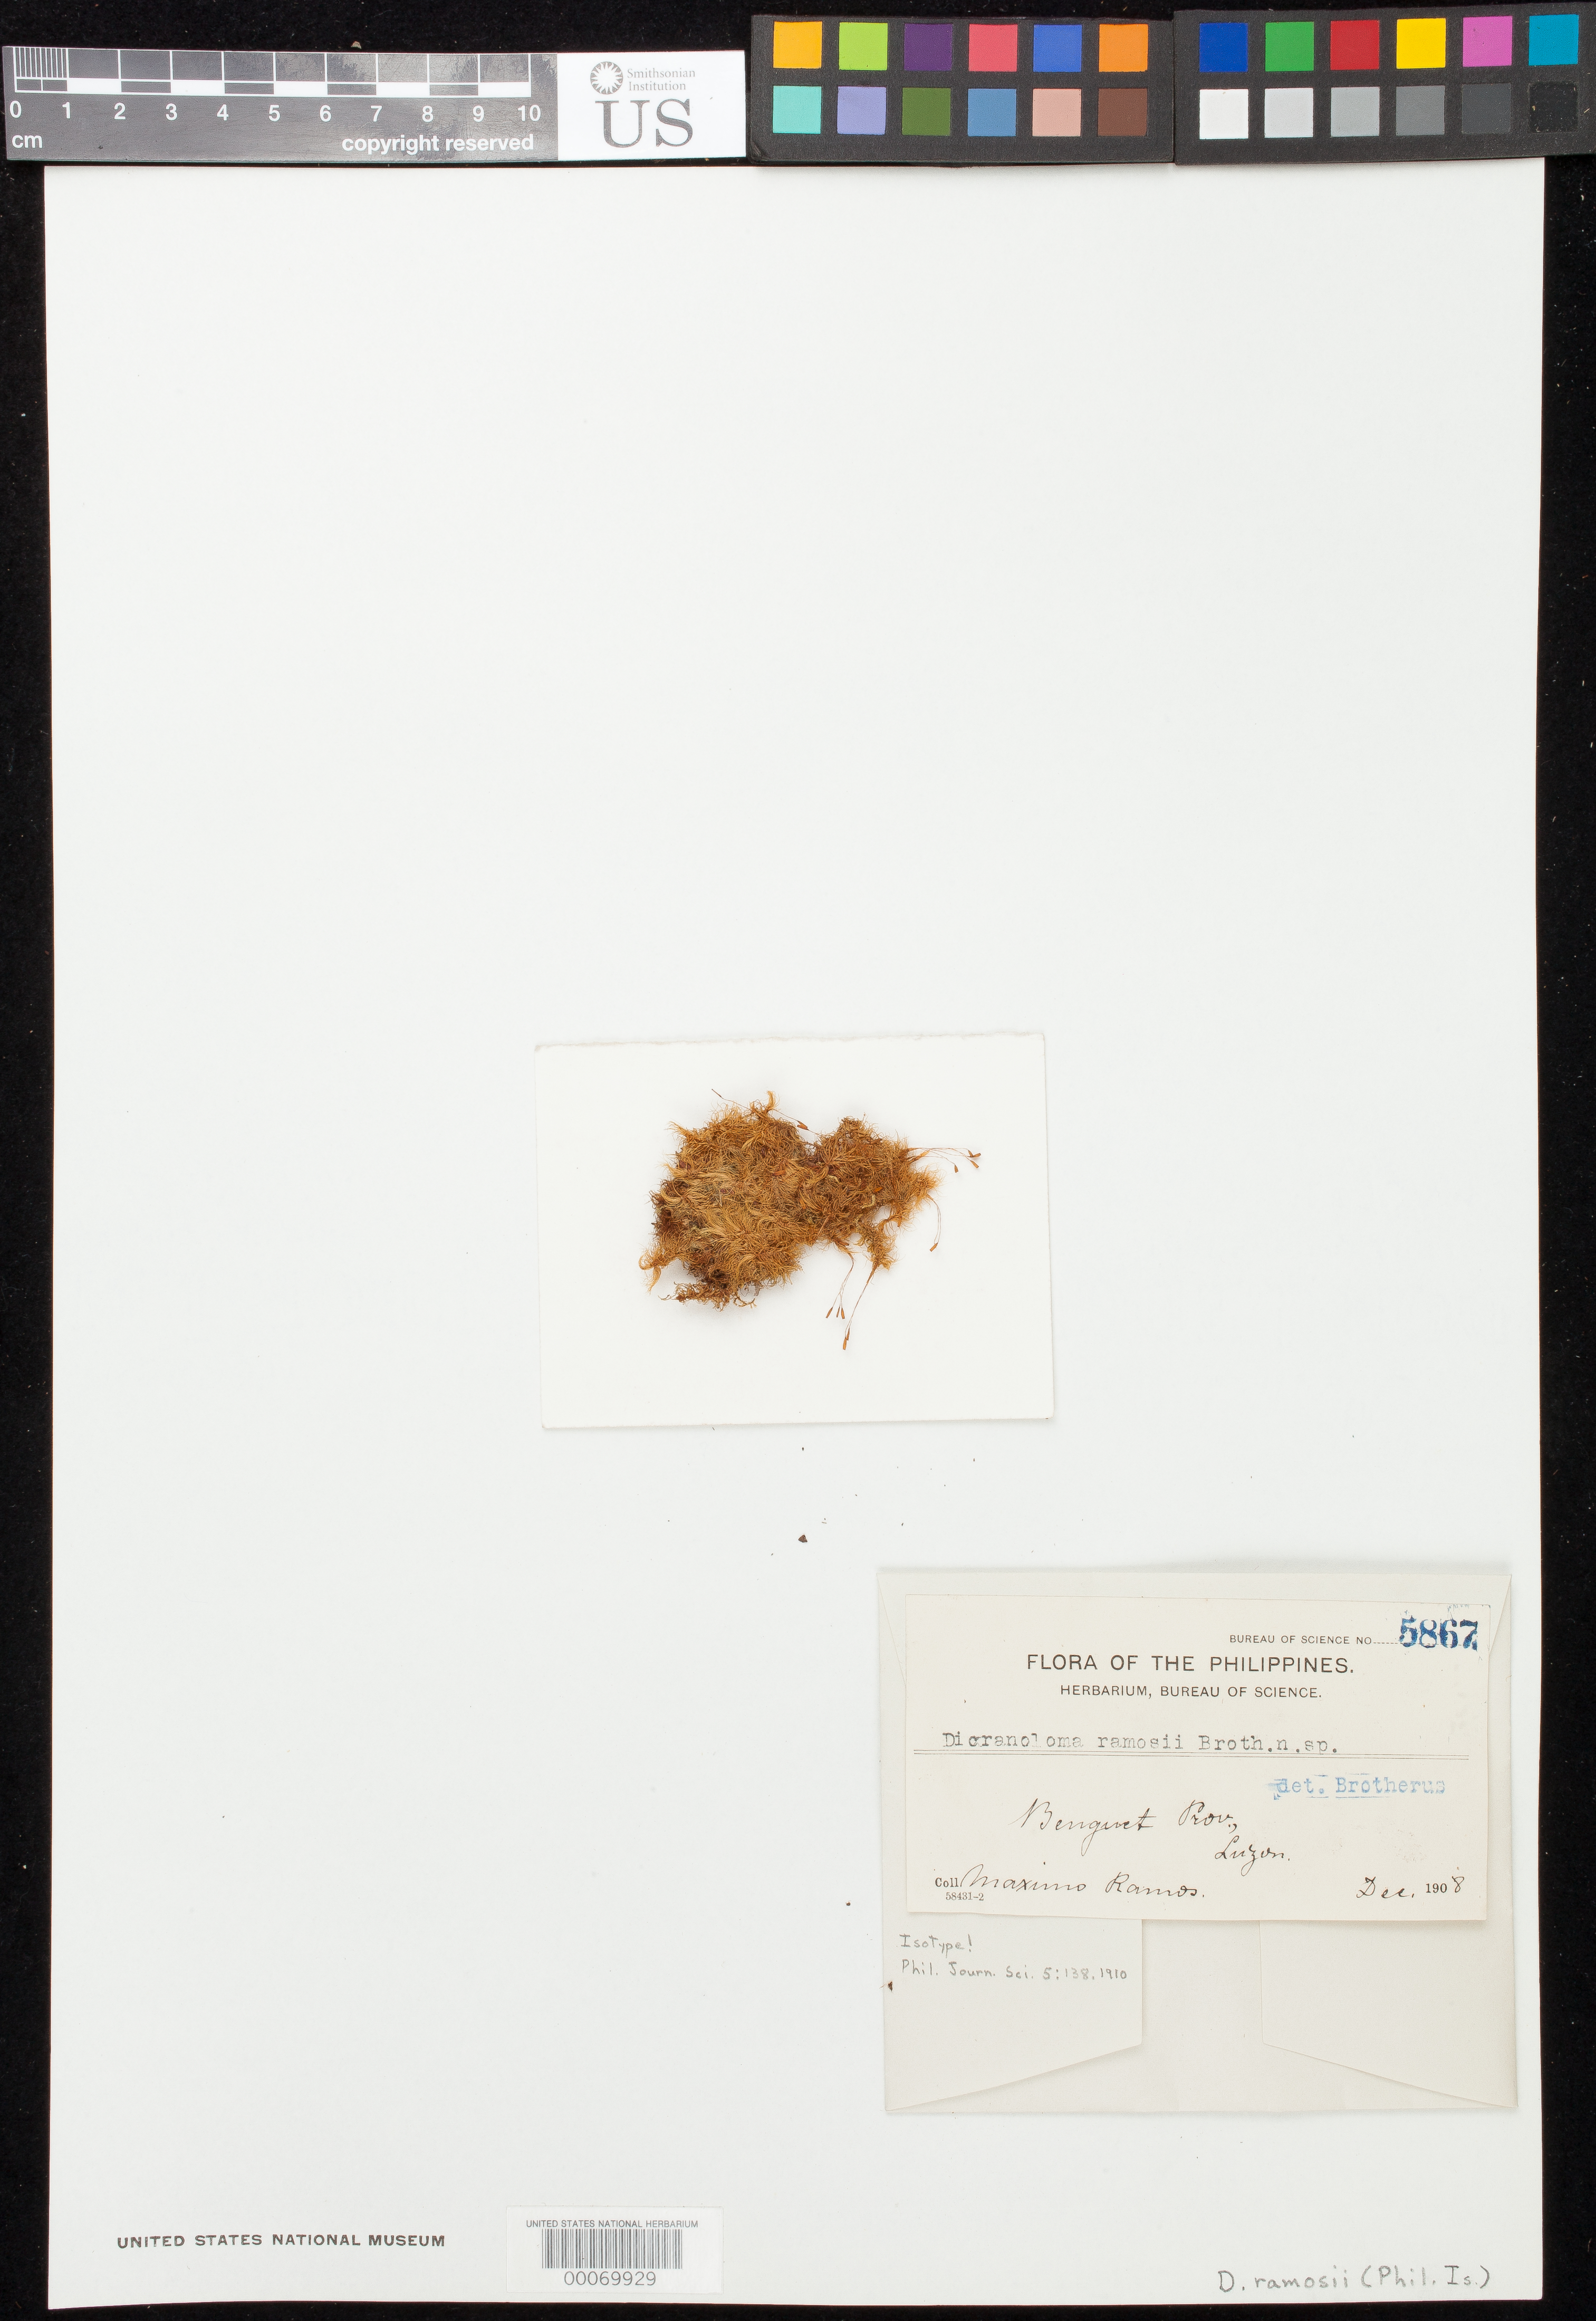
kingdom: Plantae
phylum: Bryophyta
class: Bryopsida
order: Dicranales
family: Dicranaceae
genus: Dicranoloma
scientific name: Dicranoloma ramosii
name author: Broth.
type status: Isotype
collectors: M. Ramos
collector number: Bur. Sci. 5867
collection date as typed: Dec 1908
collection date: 1908-12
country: Philippines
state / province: Cordillera (Administrative Region)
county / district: Benguet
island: Luzon